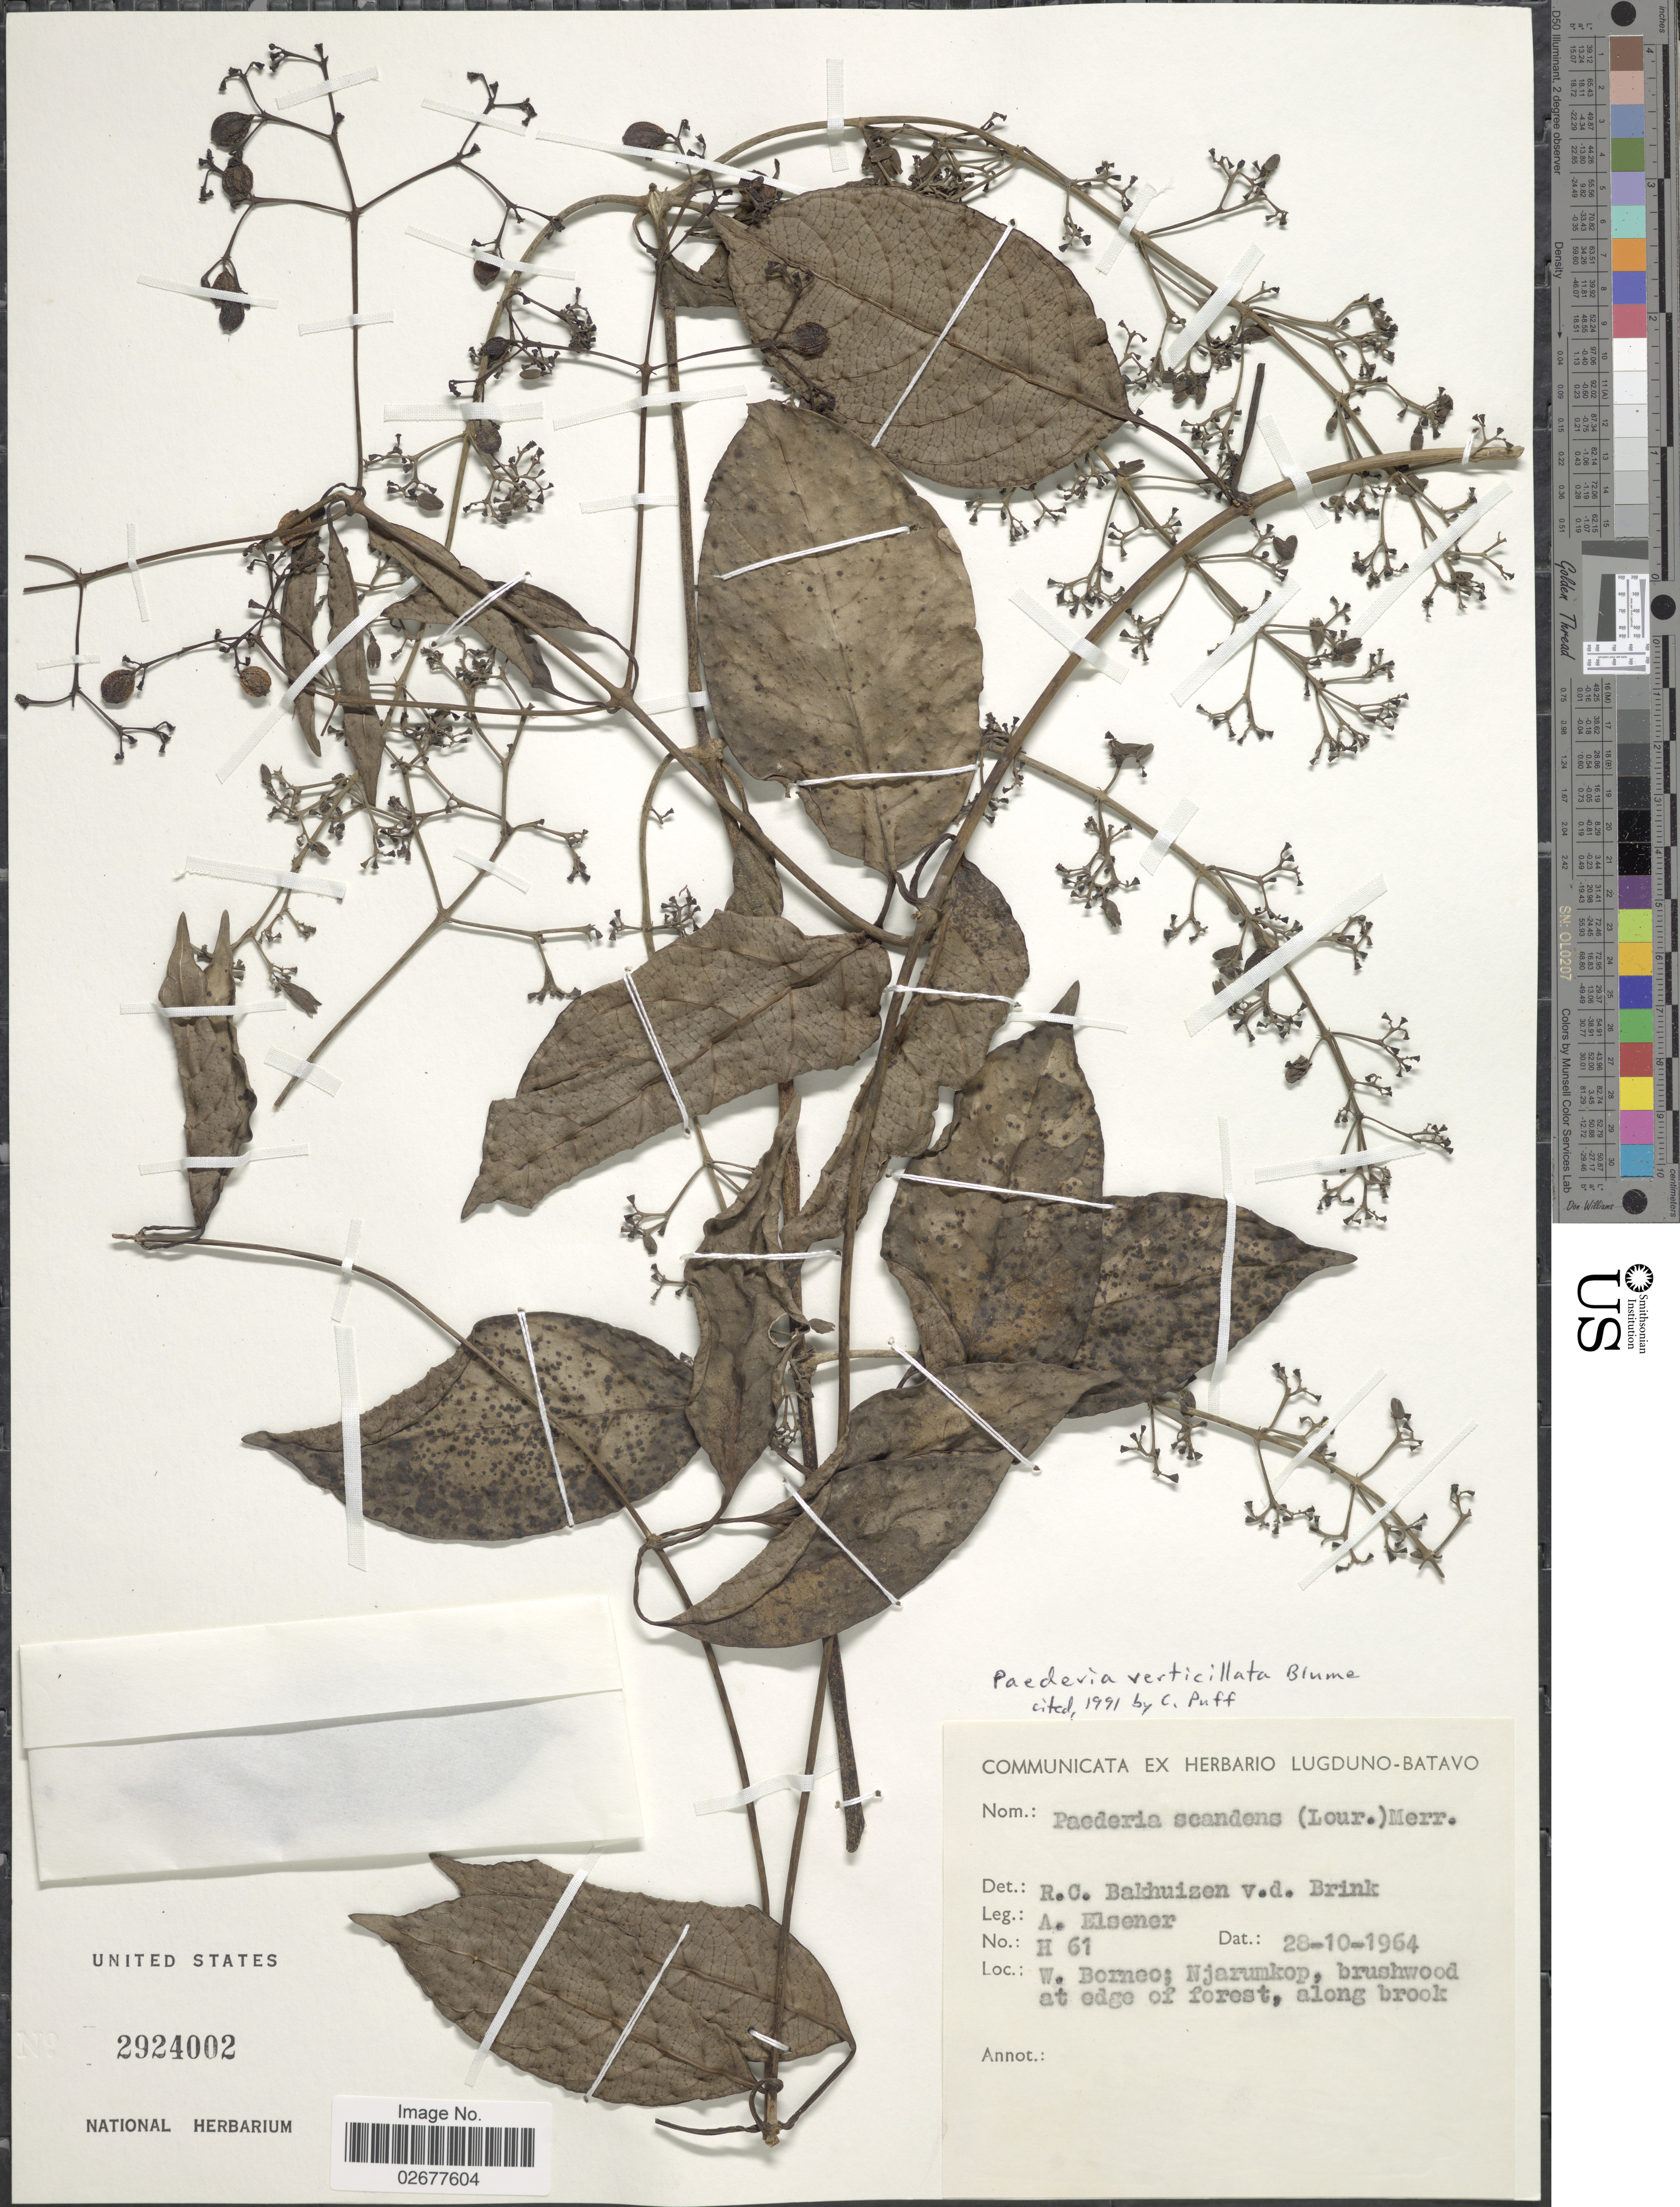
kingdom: Plantae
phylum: Tracheophyta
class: Magnoliopsida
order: Gentianales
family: Rubiaceae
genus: Paederia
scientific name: Paederia verticillata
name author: Blume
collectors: A. Elsener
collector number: H61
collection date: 1964-10-28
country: Indonesia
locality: W. Borneo; Njarumkop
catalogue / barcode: US 2924002